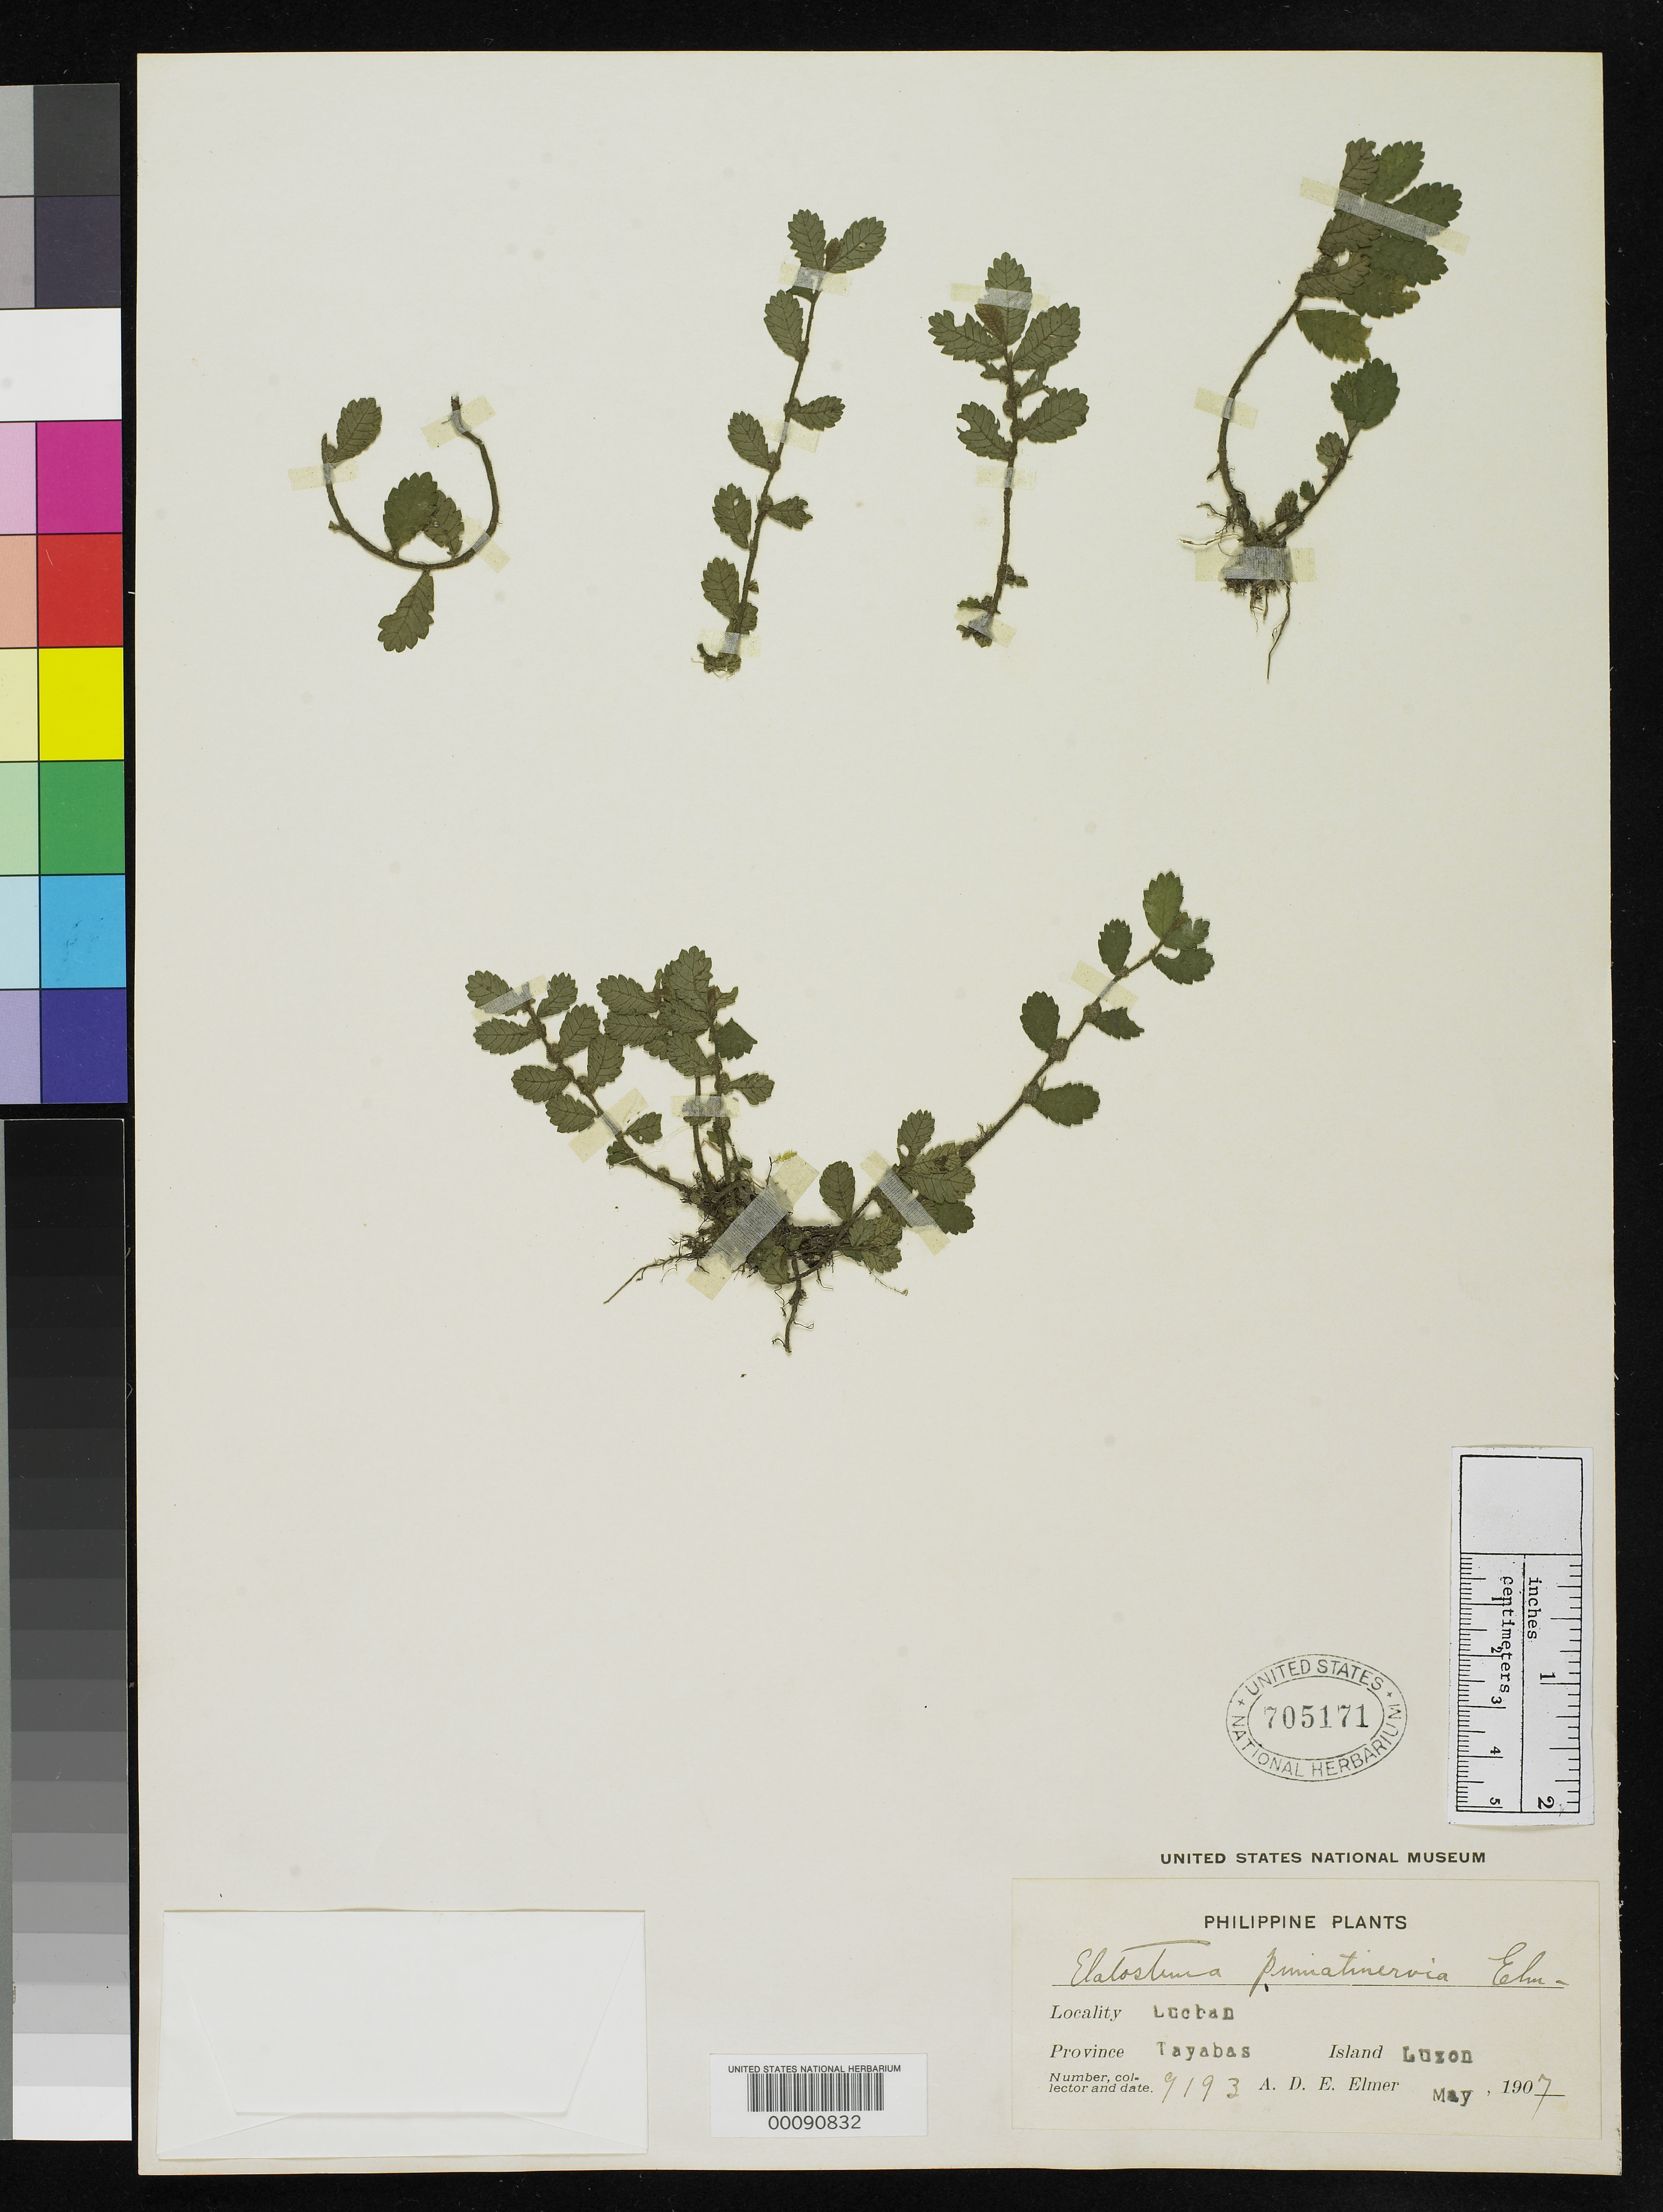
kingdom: Plantae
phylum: Tracheophyta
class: Magnoliopsida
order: Rosales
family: Urticaceae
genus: Elatostema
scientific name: Elatostema pinnatinervium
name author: Elmer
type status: Isotype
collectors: A. D. E. Elmer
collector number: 9193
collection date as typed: May 1907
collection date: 1907-05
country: Philippines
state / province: Calabarzon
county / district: Quezon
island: Luzon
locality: Lucban, Province of Tayabas, Luzon.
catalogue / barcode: US 705171